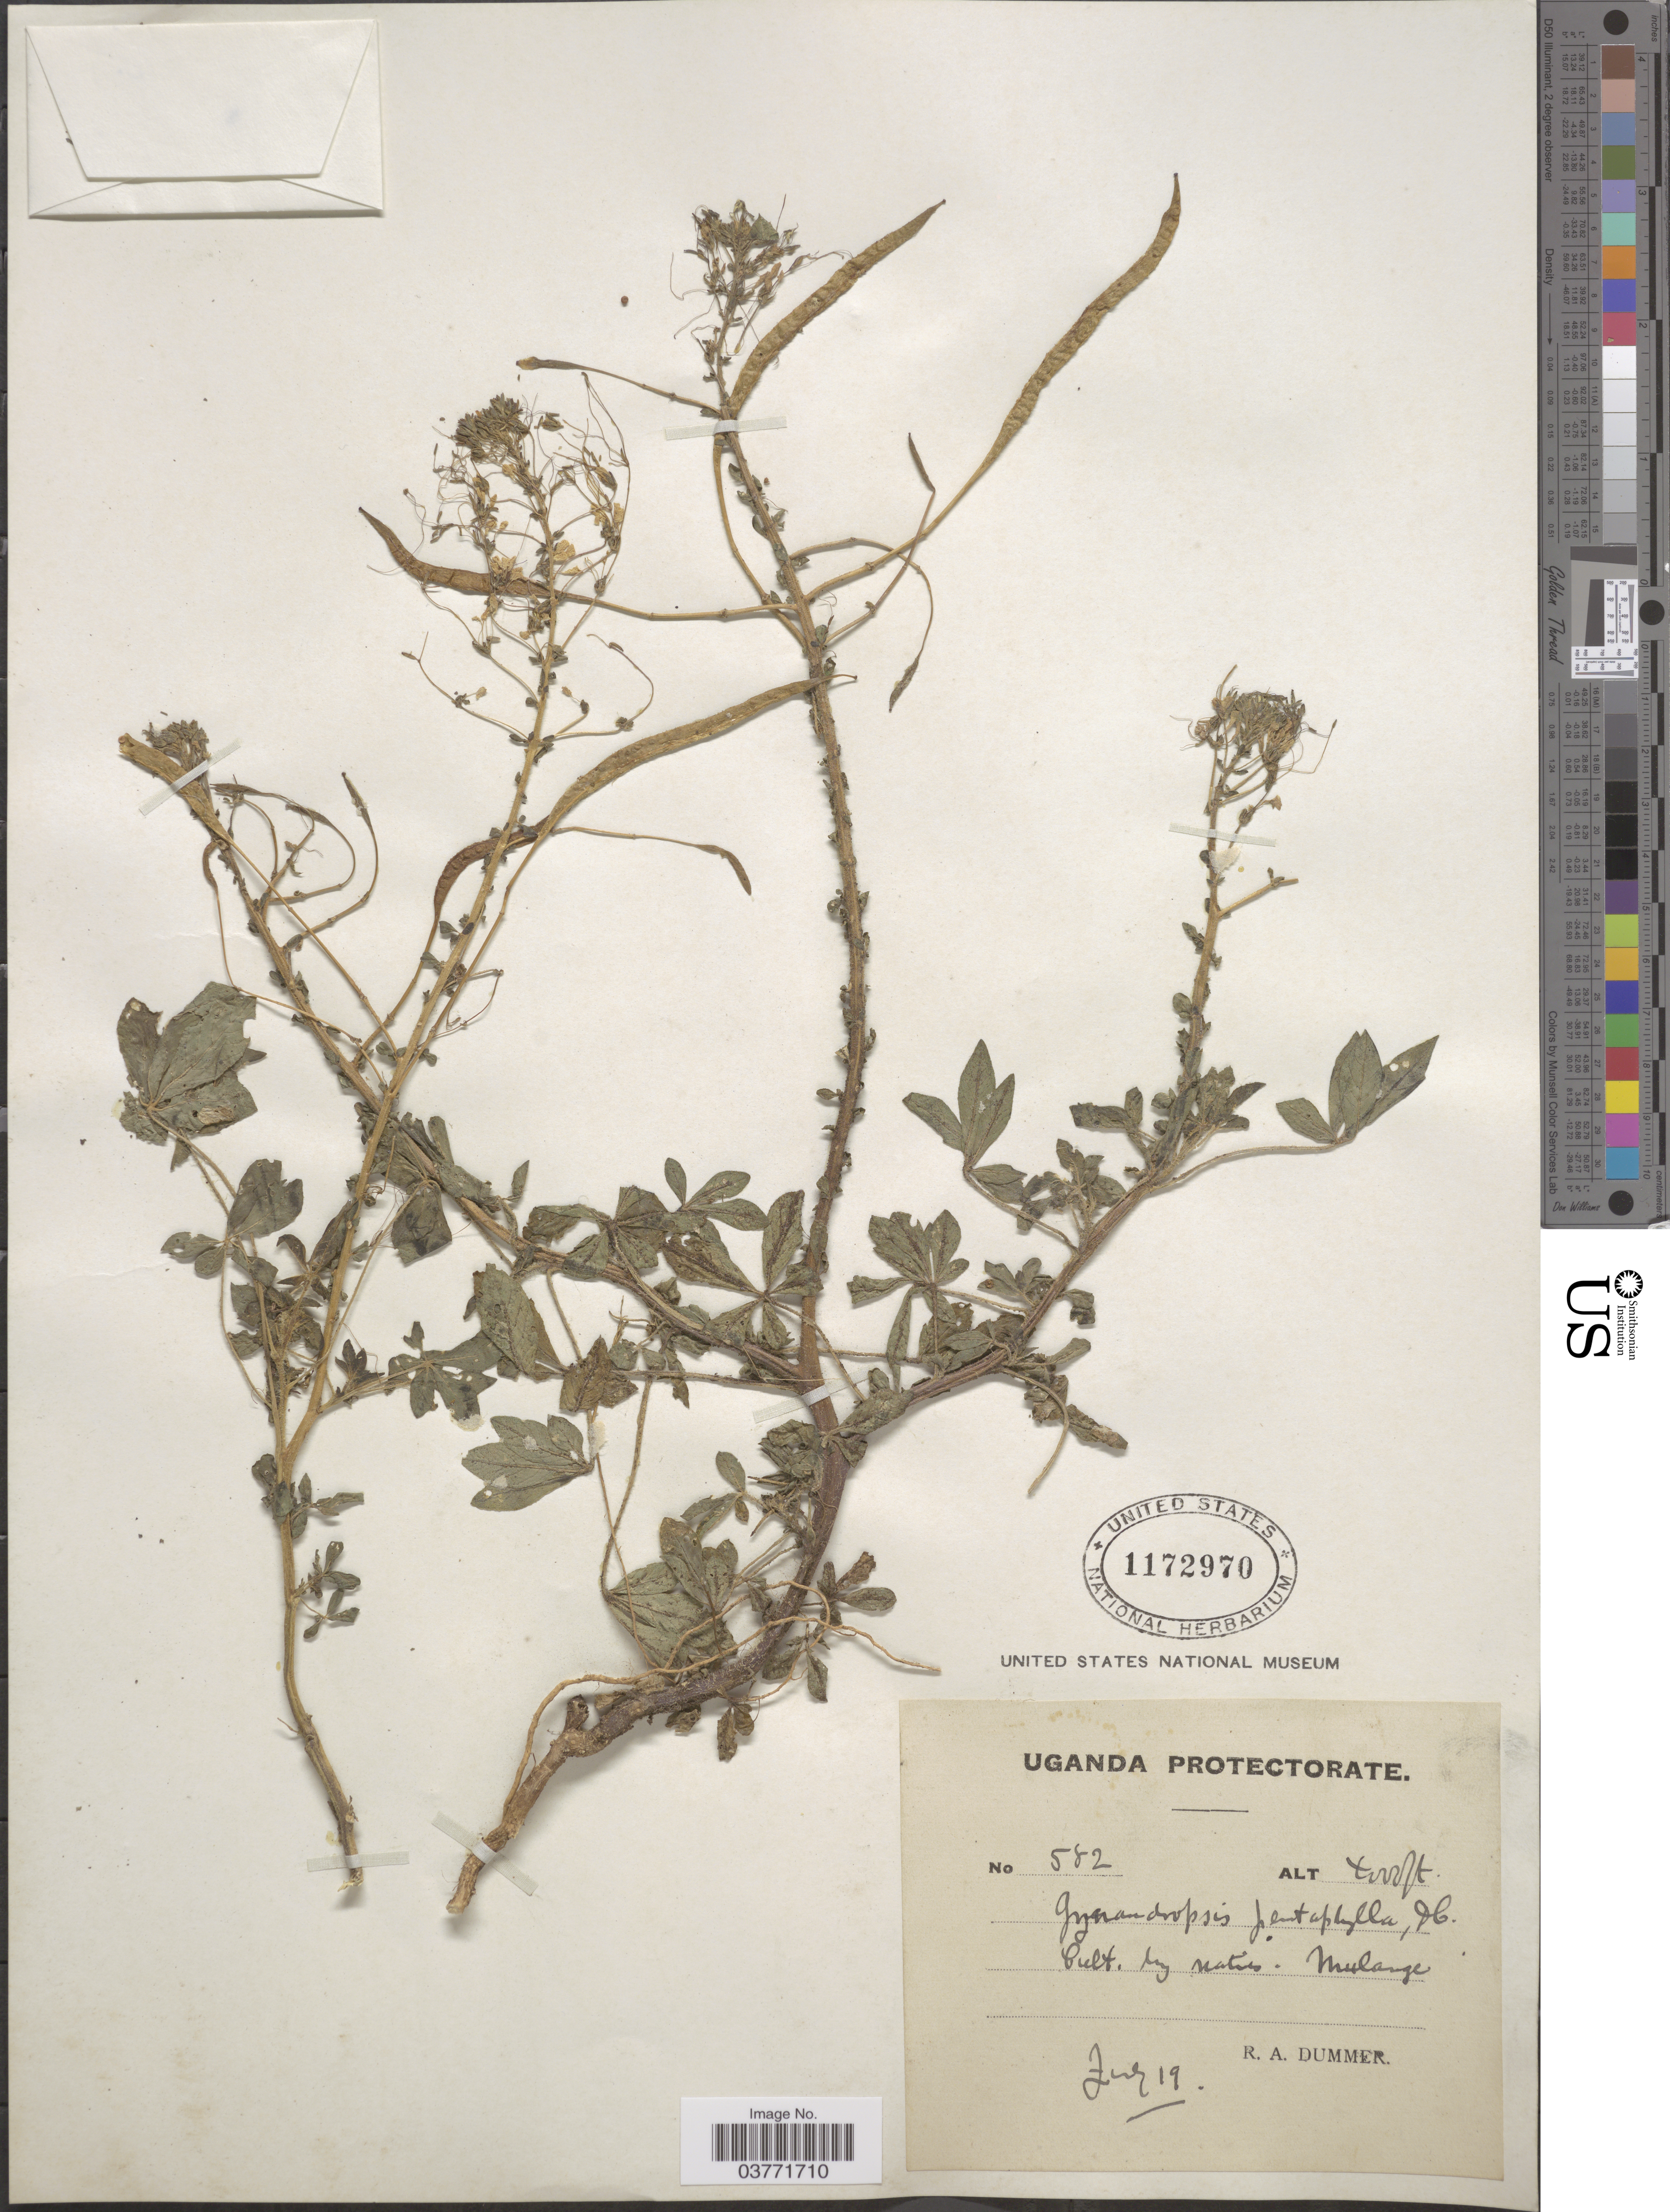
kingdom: Plantae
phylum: Tracheophyta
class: Magnoliopsida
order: Brassicales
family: Cleomaceae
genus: Gynandropsis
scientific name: Gynandropsis gynandra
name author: (L.) Briq.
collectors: R. Dümmer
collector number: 582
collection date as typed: Transcribed d/m/y: /7/19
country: Uganda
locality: Uganda Protectorate. Mulange.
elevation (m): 1219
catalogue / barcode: US 1172970